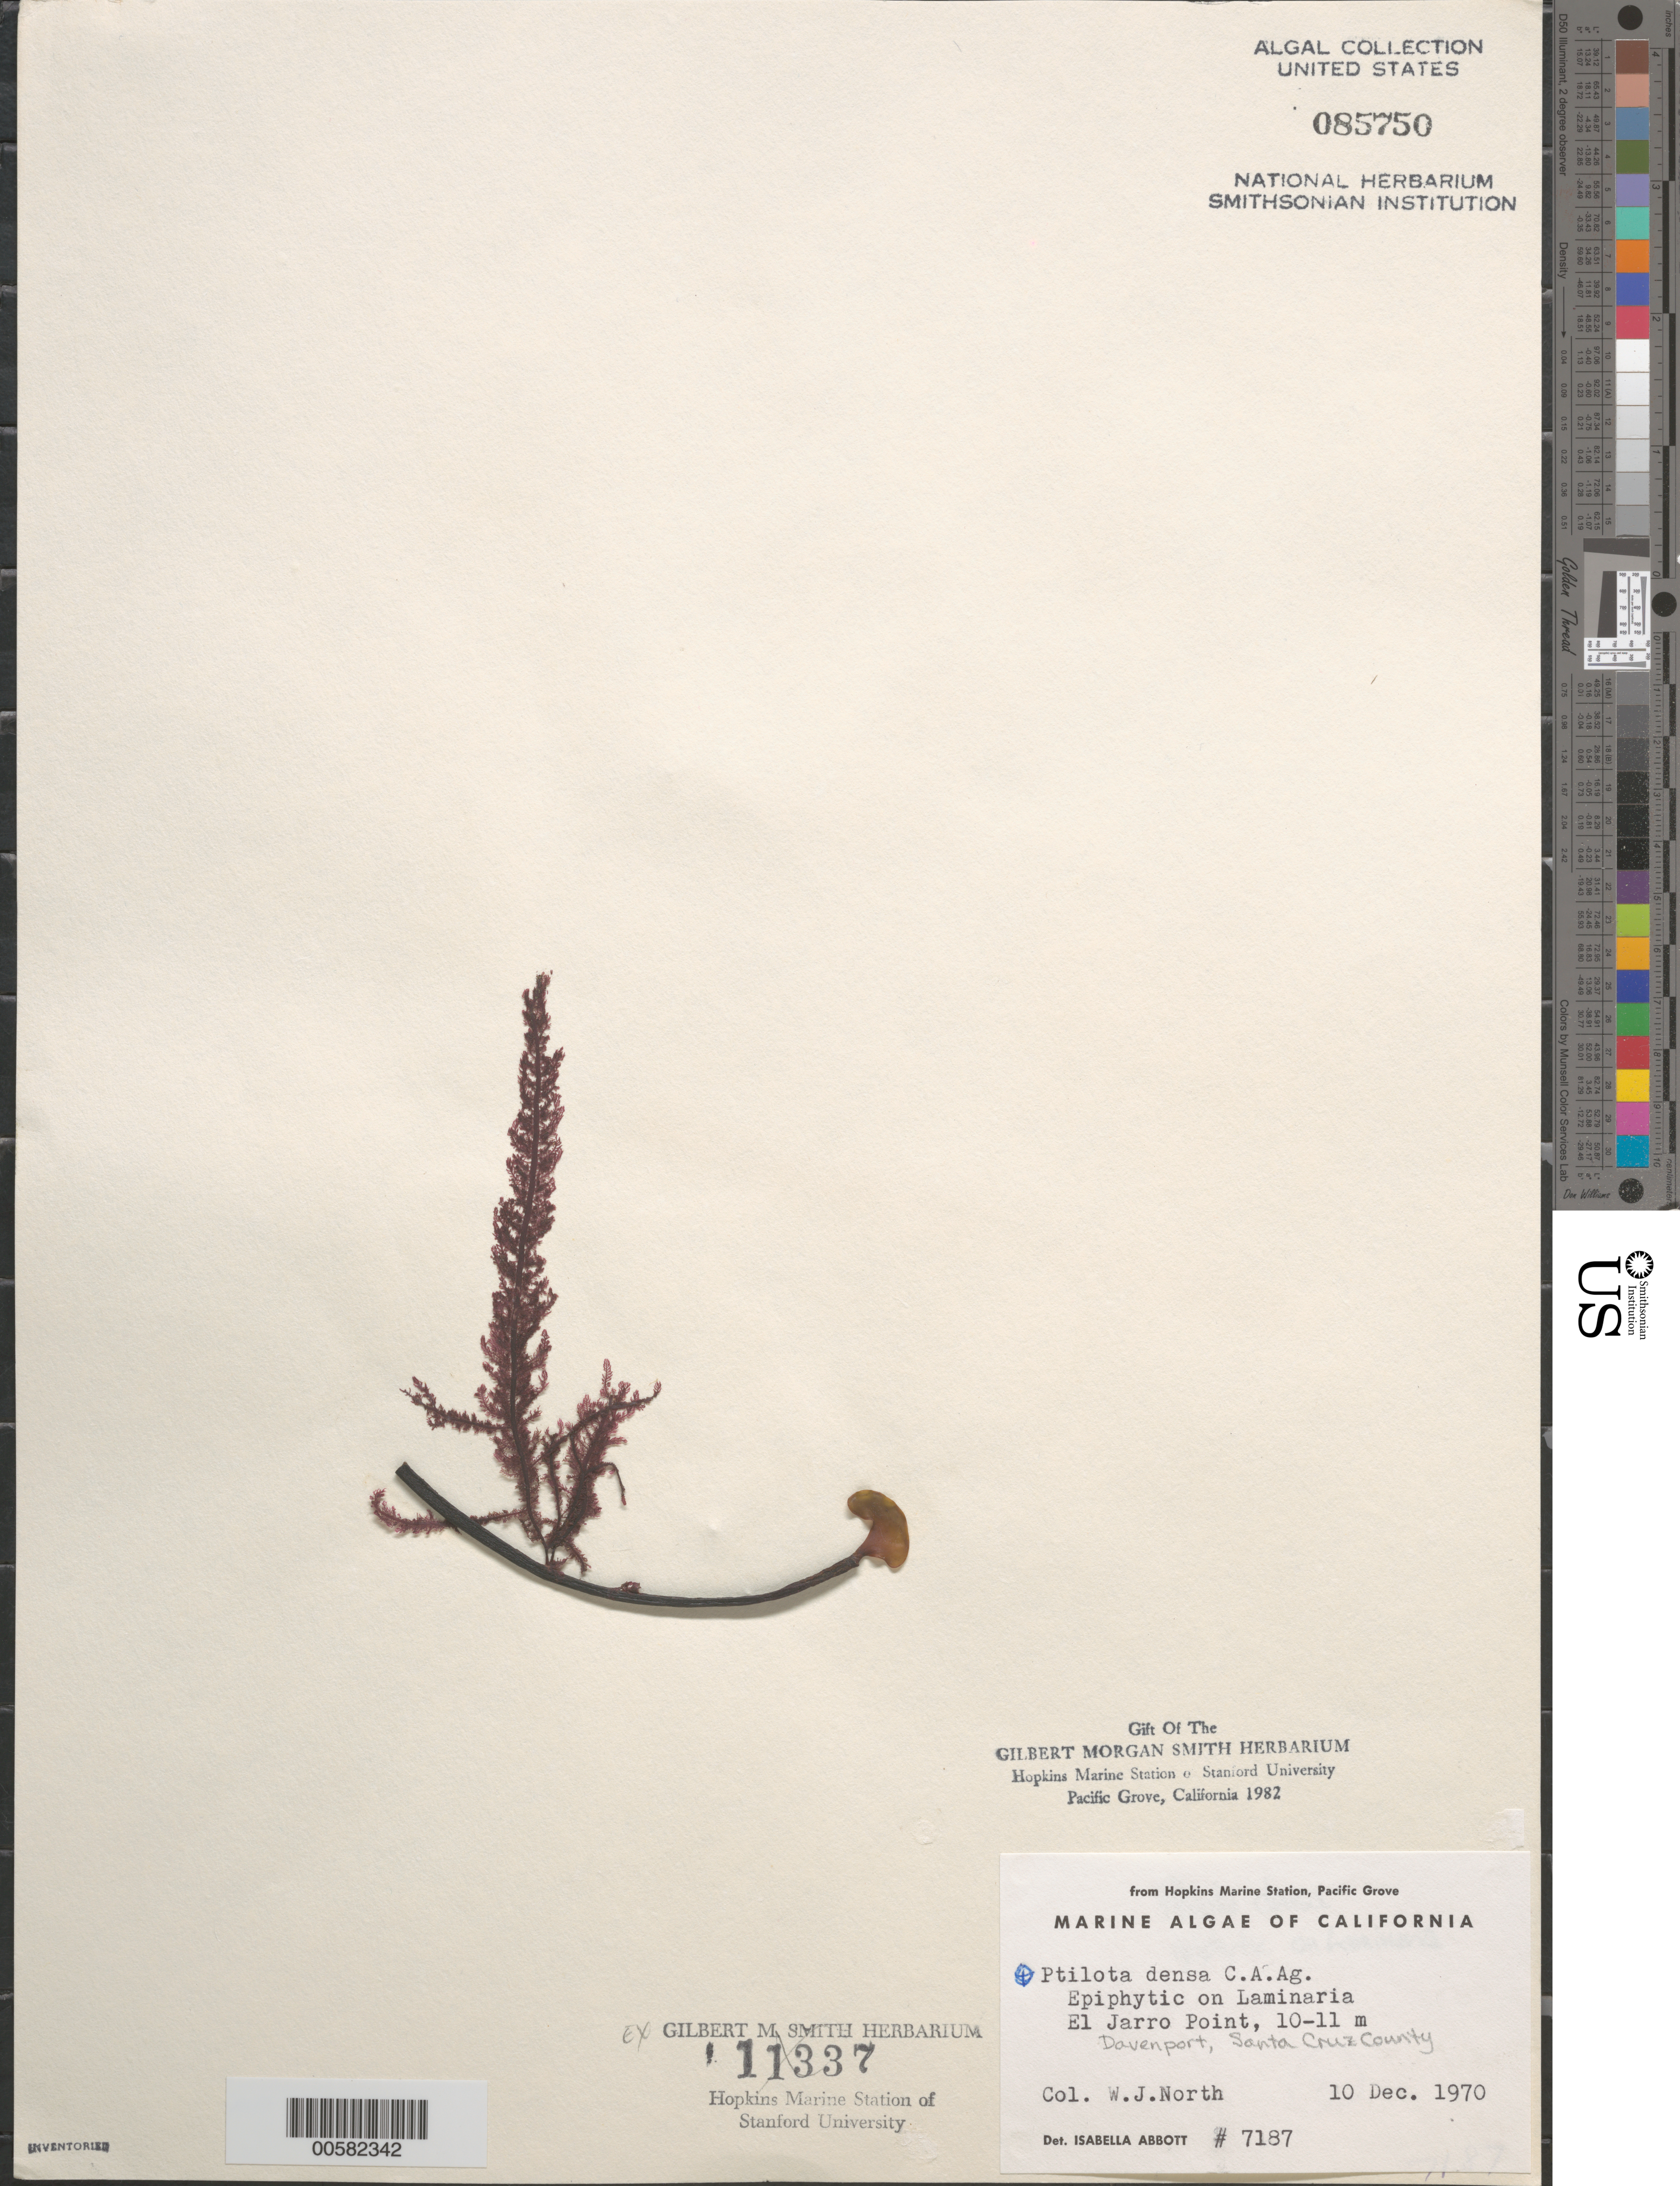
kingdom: Plantae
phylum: Rhodophyta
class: Florideophyceae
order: Ceramiales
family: Wrangeliaceae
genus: Ptilota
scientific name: Ptilota densa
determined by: Abbott, Isabella A.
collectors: W. North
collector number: IAA 7187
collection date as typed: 10 Dec 1970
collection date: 1970-12-10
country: United States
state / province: California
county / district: Santa Cruz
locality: El Jarro Point, Davenport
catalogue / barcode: US 85750